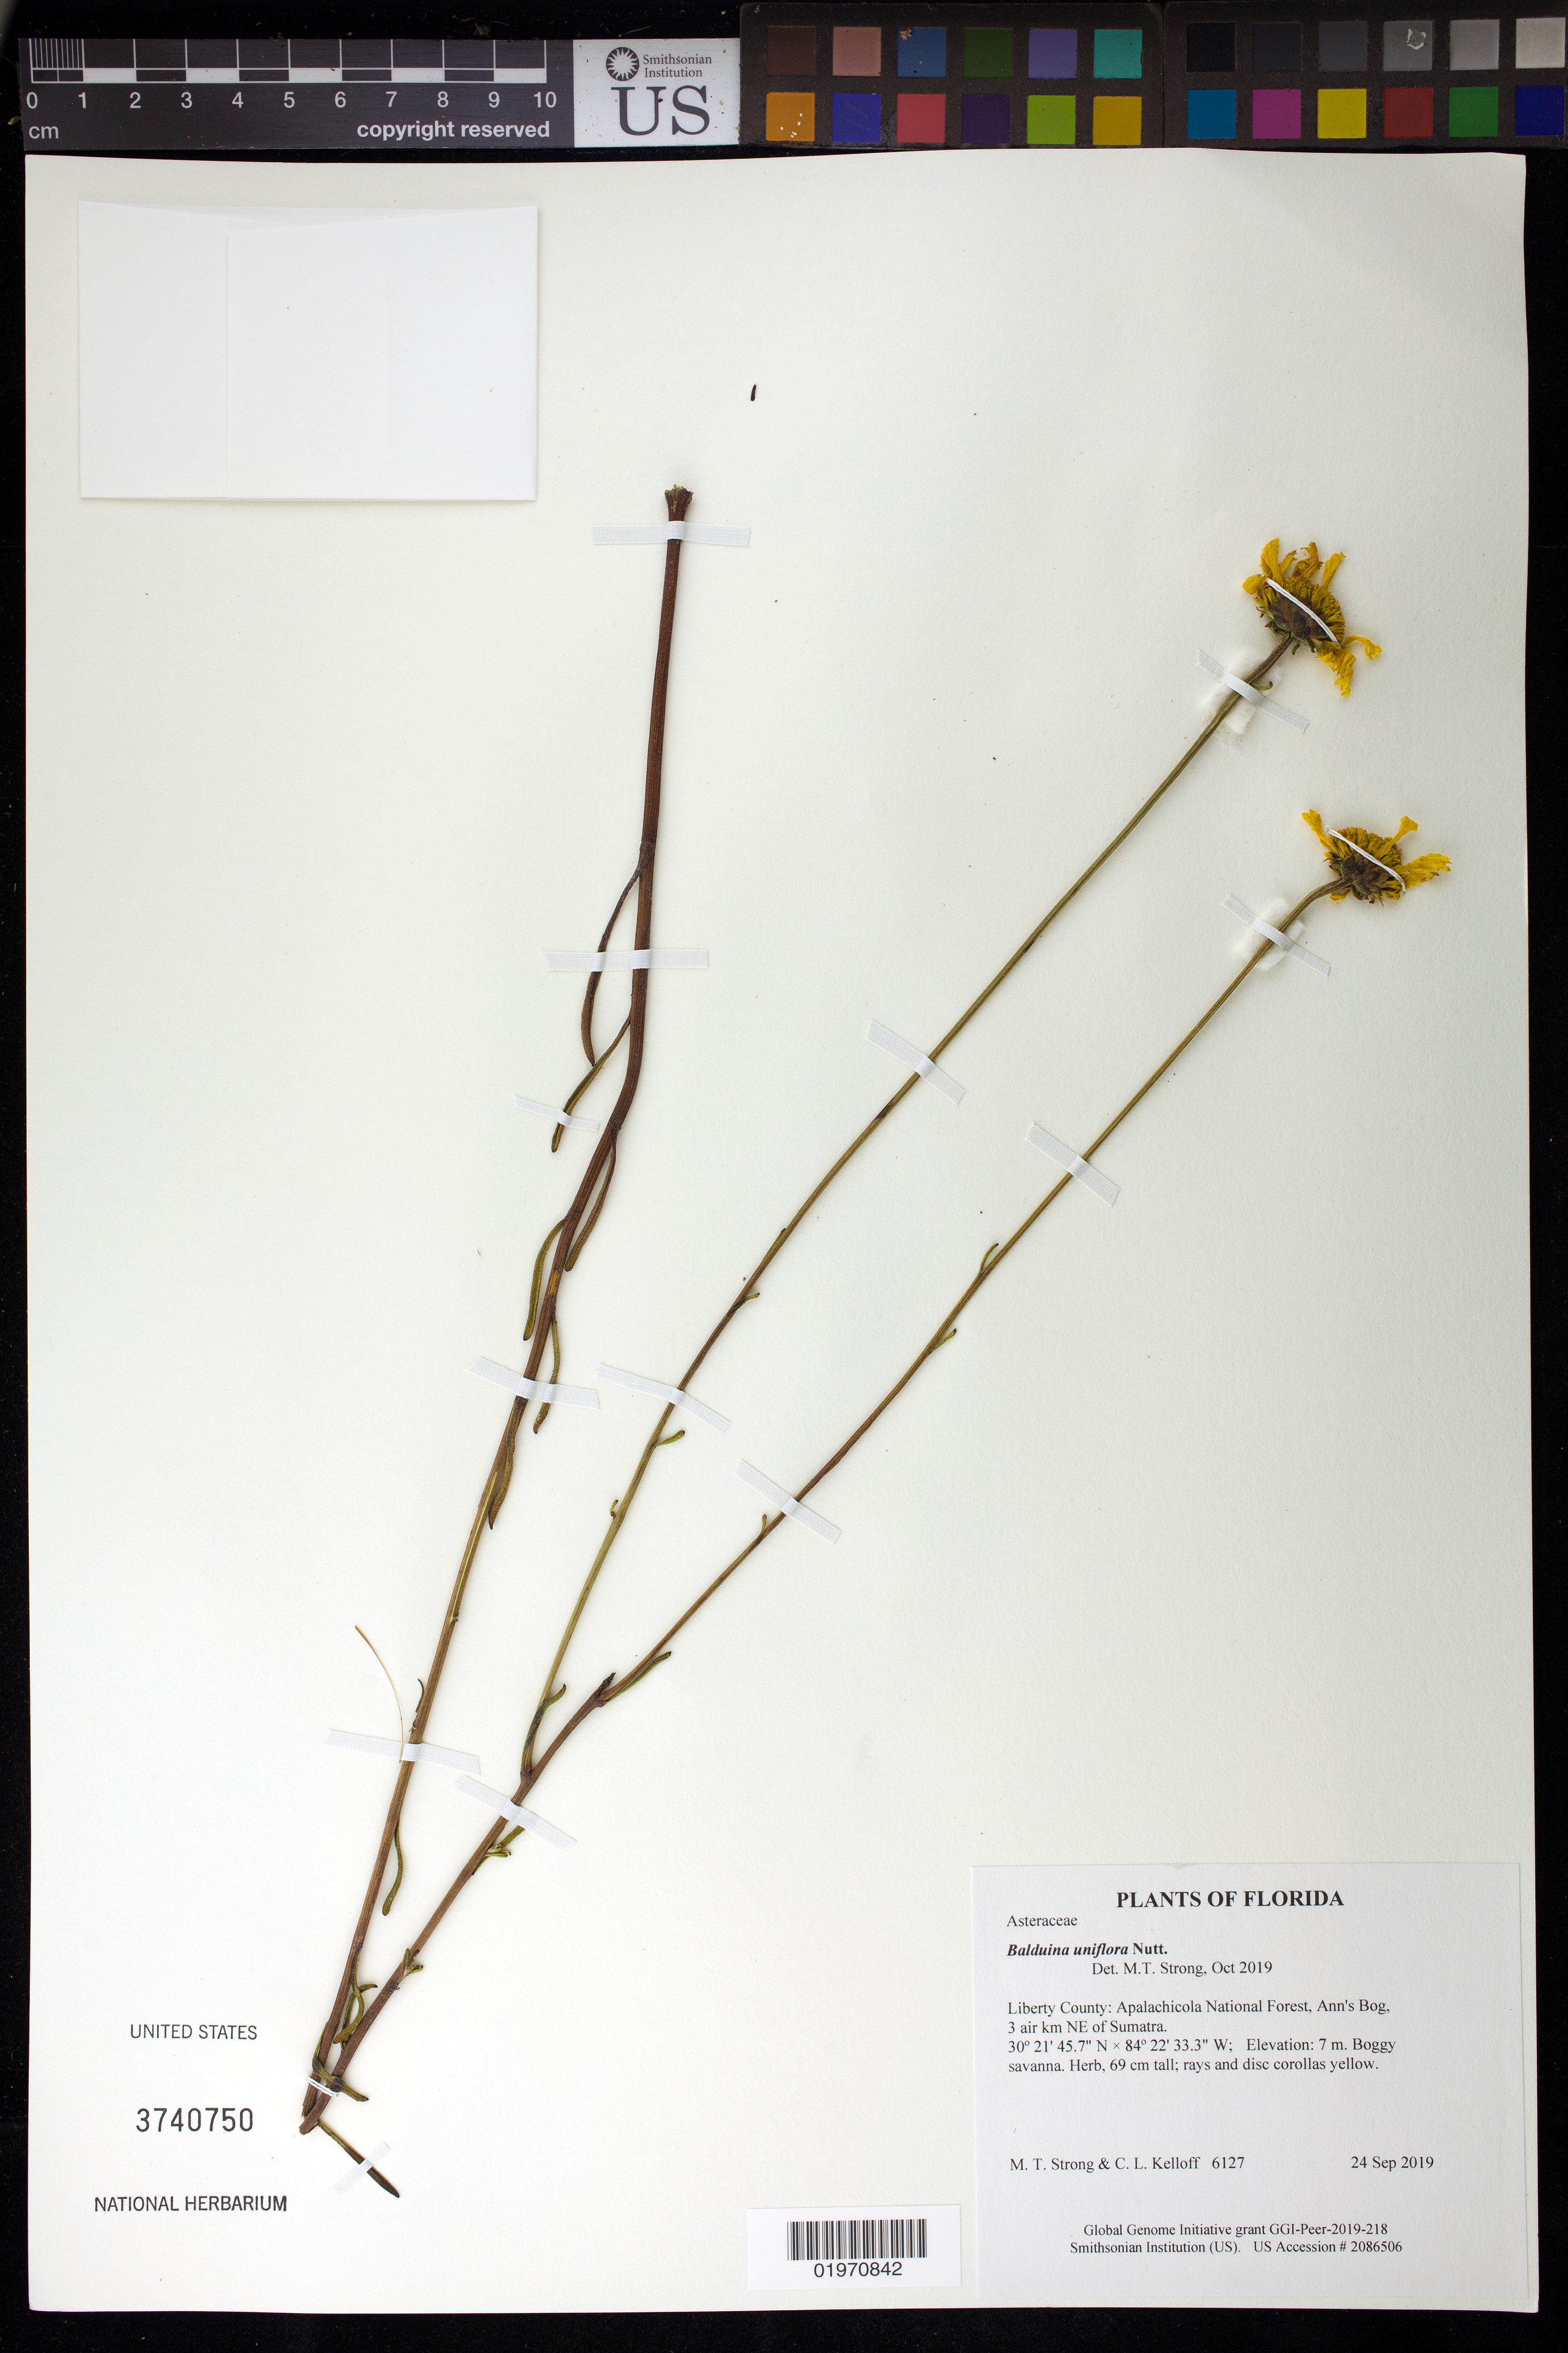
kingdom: Plantae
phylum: Tracheophyta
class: Magnoliopsida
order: Asterales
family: Asteraceae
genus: Balduina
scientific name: Balduina uniflora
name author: Nutt.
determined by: Strong, Mark T., (BOT), Smithsonian Institution - National Museum of Natural History (UNITED STATES)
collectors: M. T. Strong & C. L. Kelloff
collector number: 6127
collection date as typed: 24 Sep 2019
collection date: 2019-09-24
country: United States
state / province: Florida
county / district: Liberty County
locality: Apalachicola National Forest, Ann's Bog, 3 air km NE of Sumatra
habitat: Boggy savanna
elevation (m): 7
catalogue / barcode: US 3740750